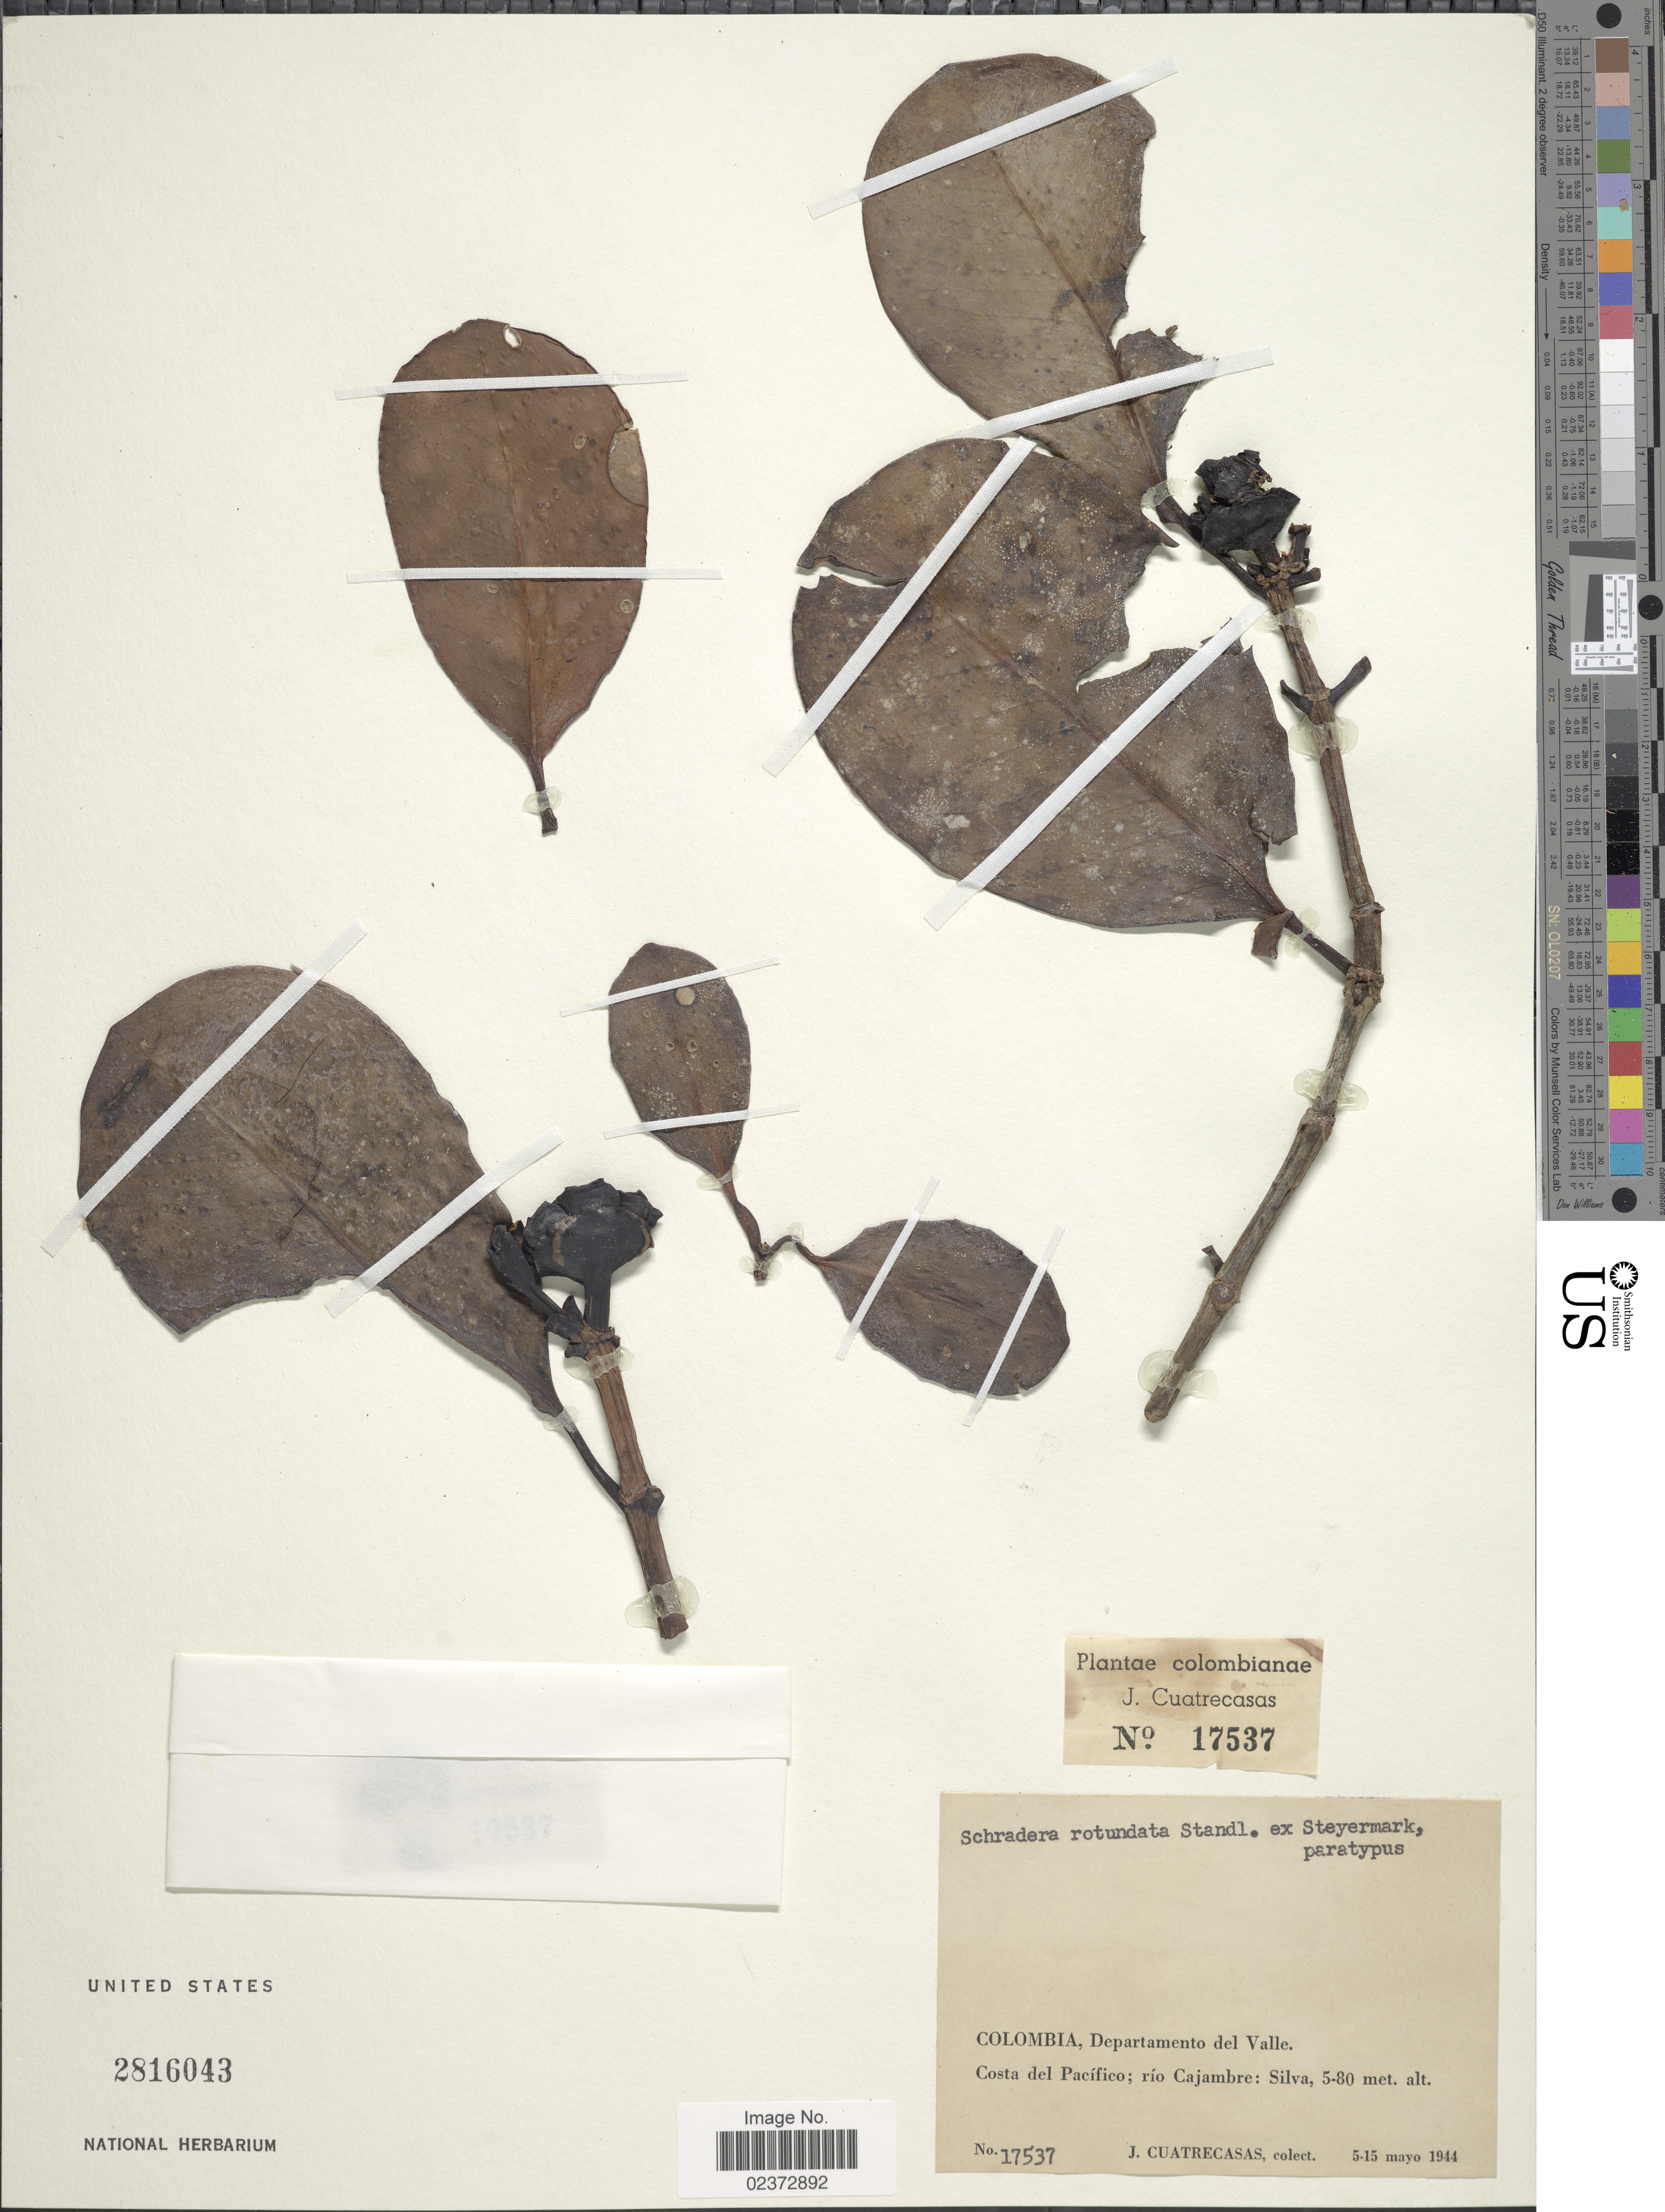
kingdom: Plantae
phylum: Tracheophyta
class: Magnoliopsida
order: Gentianales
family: Rubiaceae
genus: Schradera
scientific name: Schradera rotundata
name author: Standl. ex Steyerm.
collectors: J. Cuatrecasas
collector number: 17537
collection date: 1944-05-05/1944-05-15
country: Colombia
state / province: Valle del Cauca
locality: Departamento del Valle, Costa del Pacífico; río Cajambre: Silva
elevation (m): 5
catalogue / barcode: US 2816043